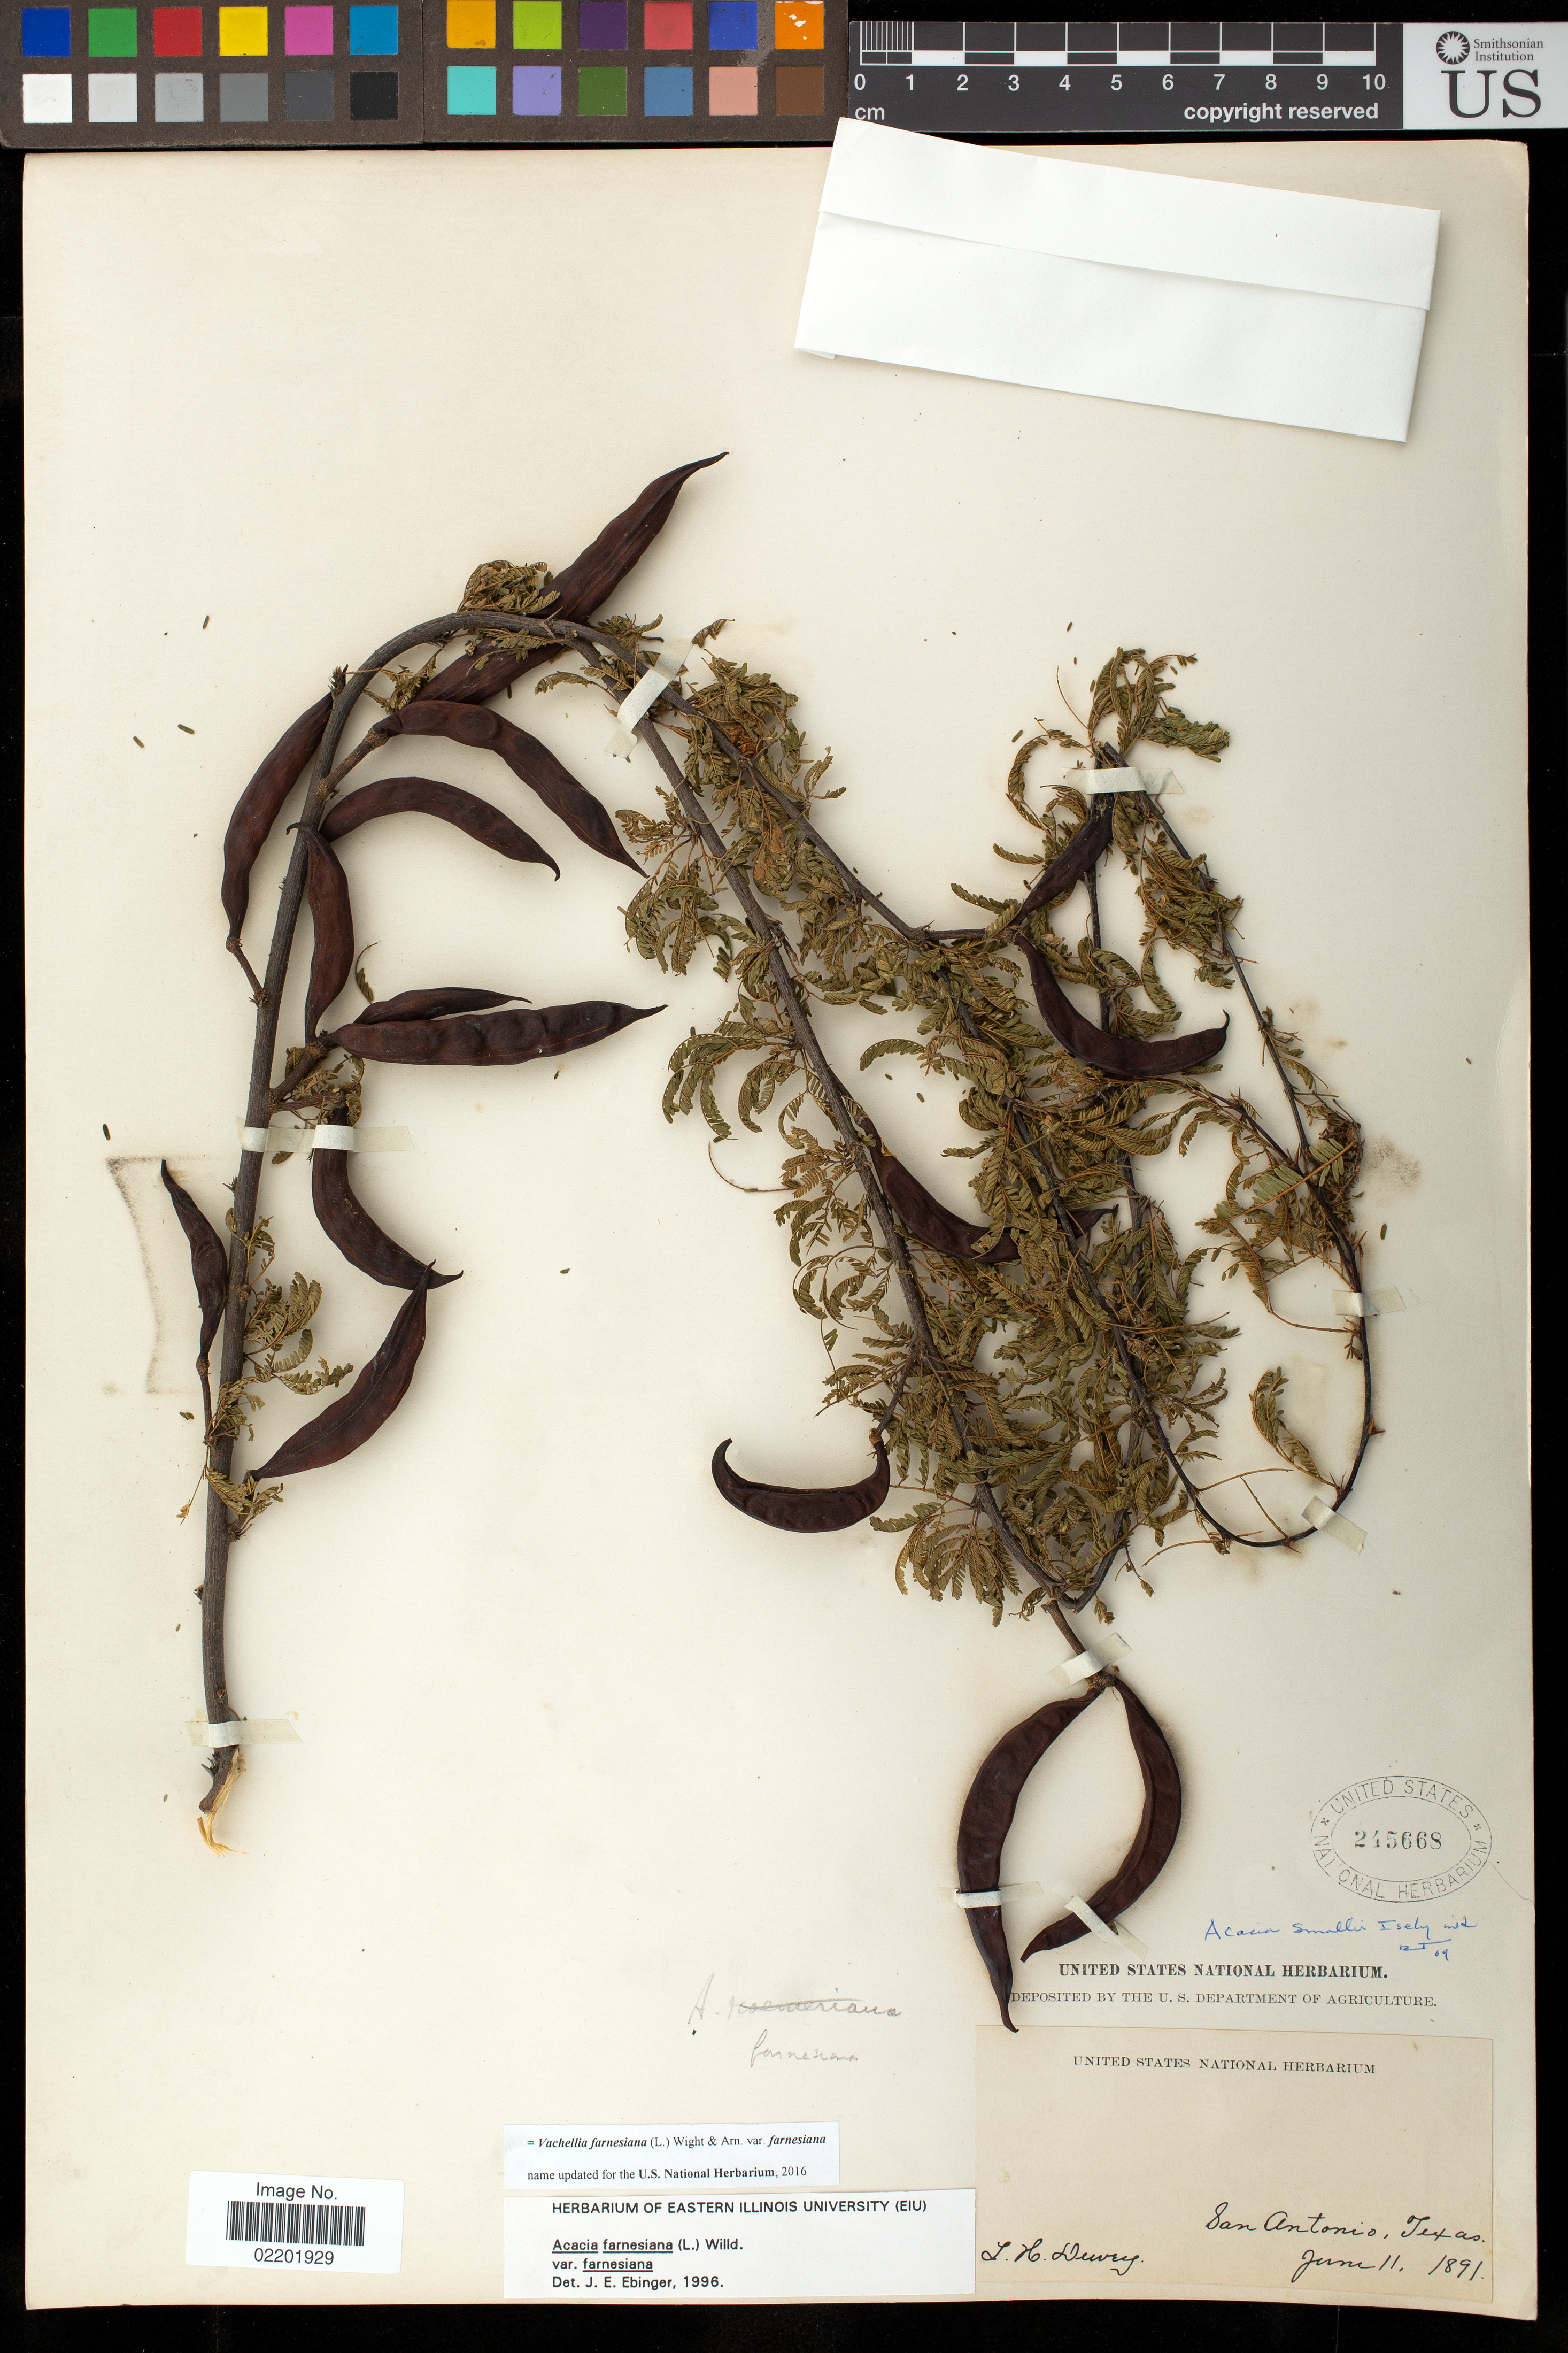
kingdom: Plantae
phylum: Tracheophyta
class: Magnoliopsida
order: Fabales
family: Fabaceae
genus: Vachellia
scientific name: Vachellia farnesiana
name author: (L.) Wight & Arn.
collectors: L. H. Dewey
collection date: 1891-06-11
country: United States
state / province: Texas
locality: San Antonio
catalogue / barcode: US 245668